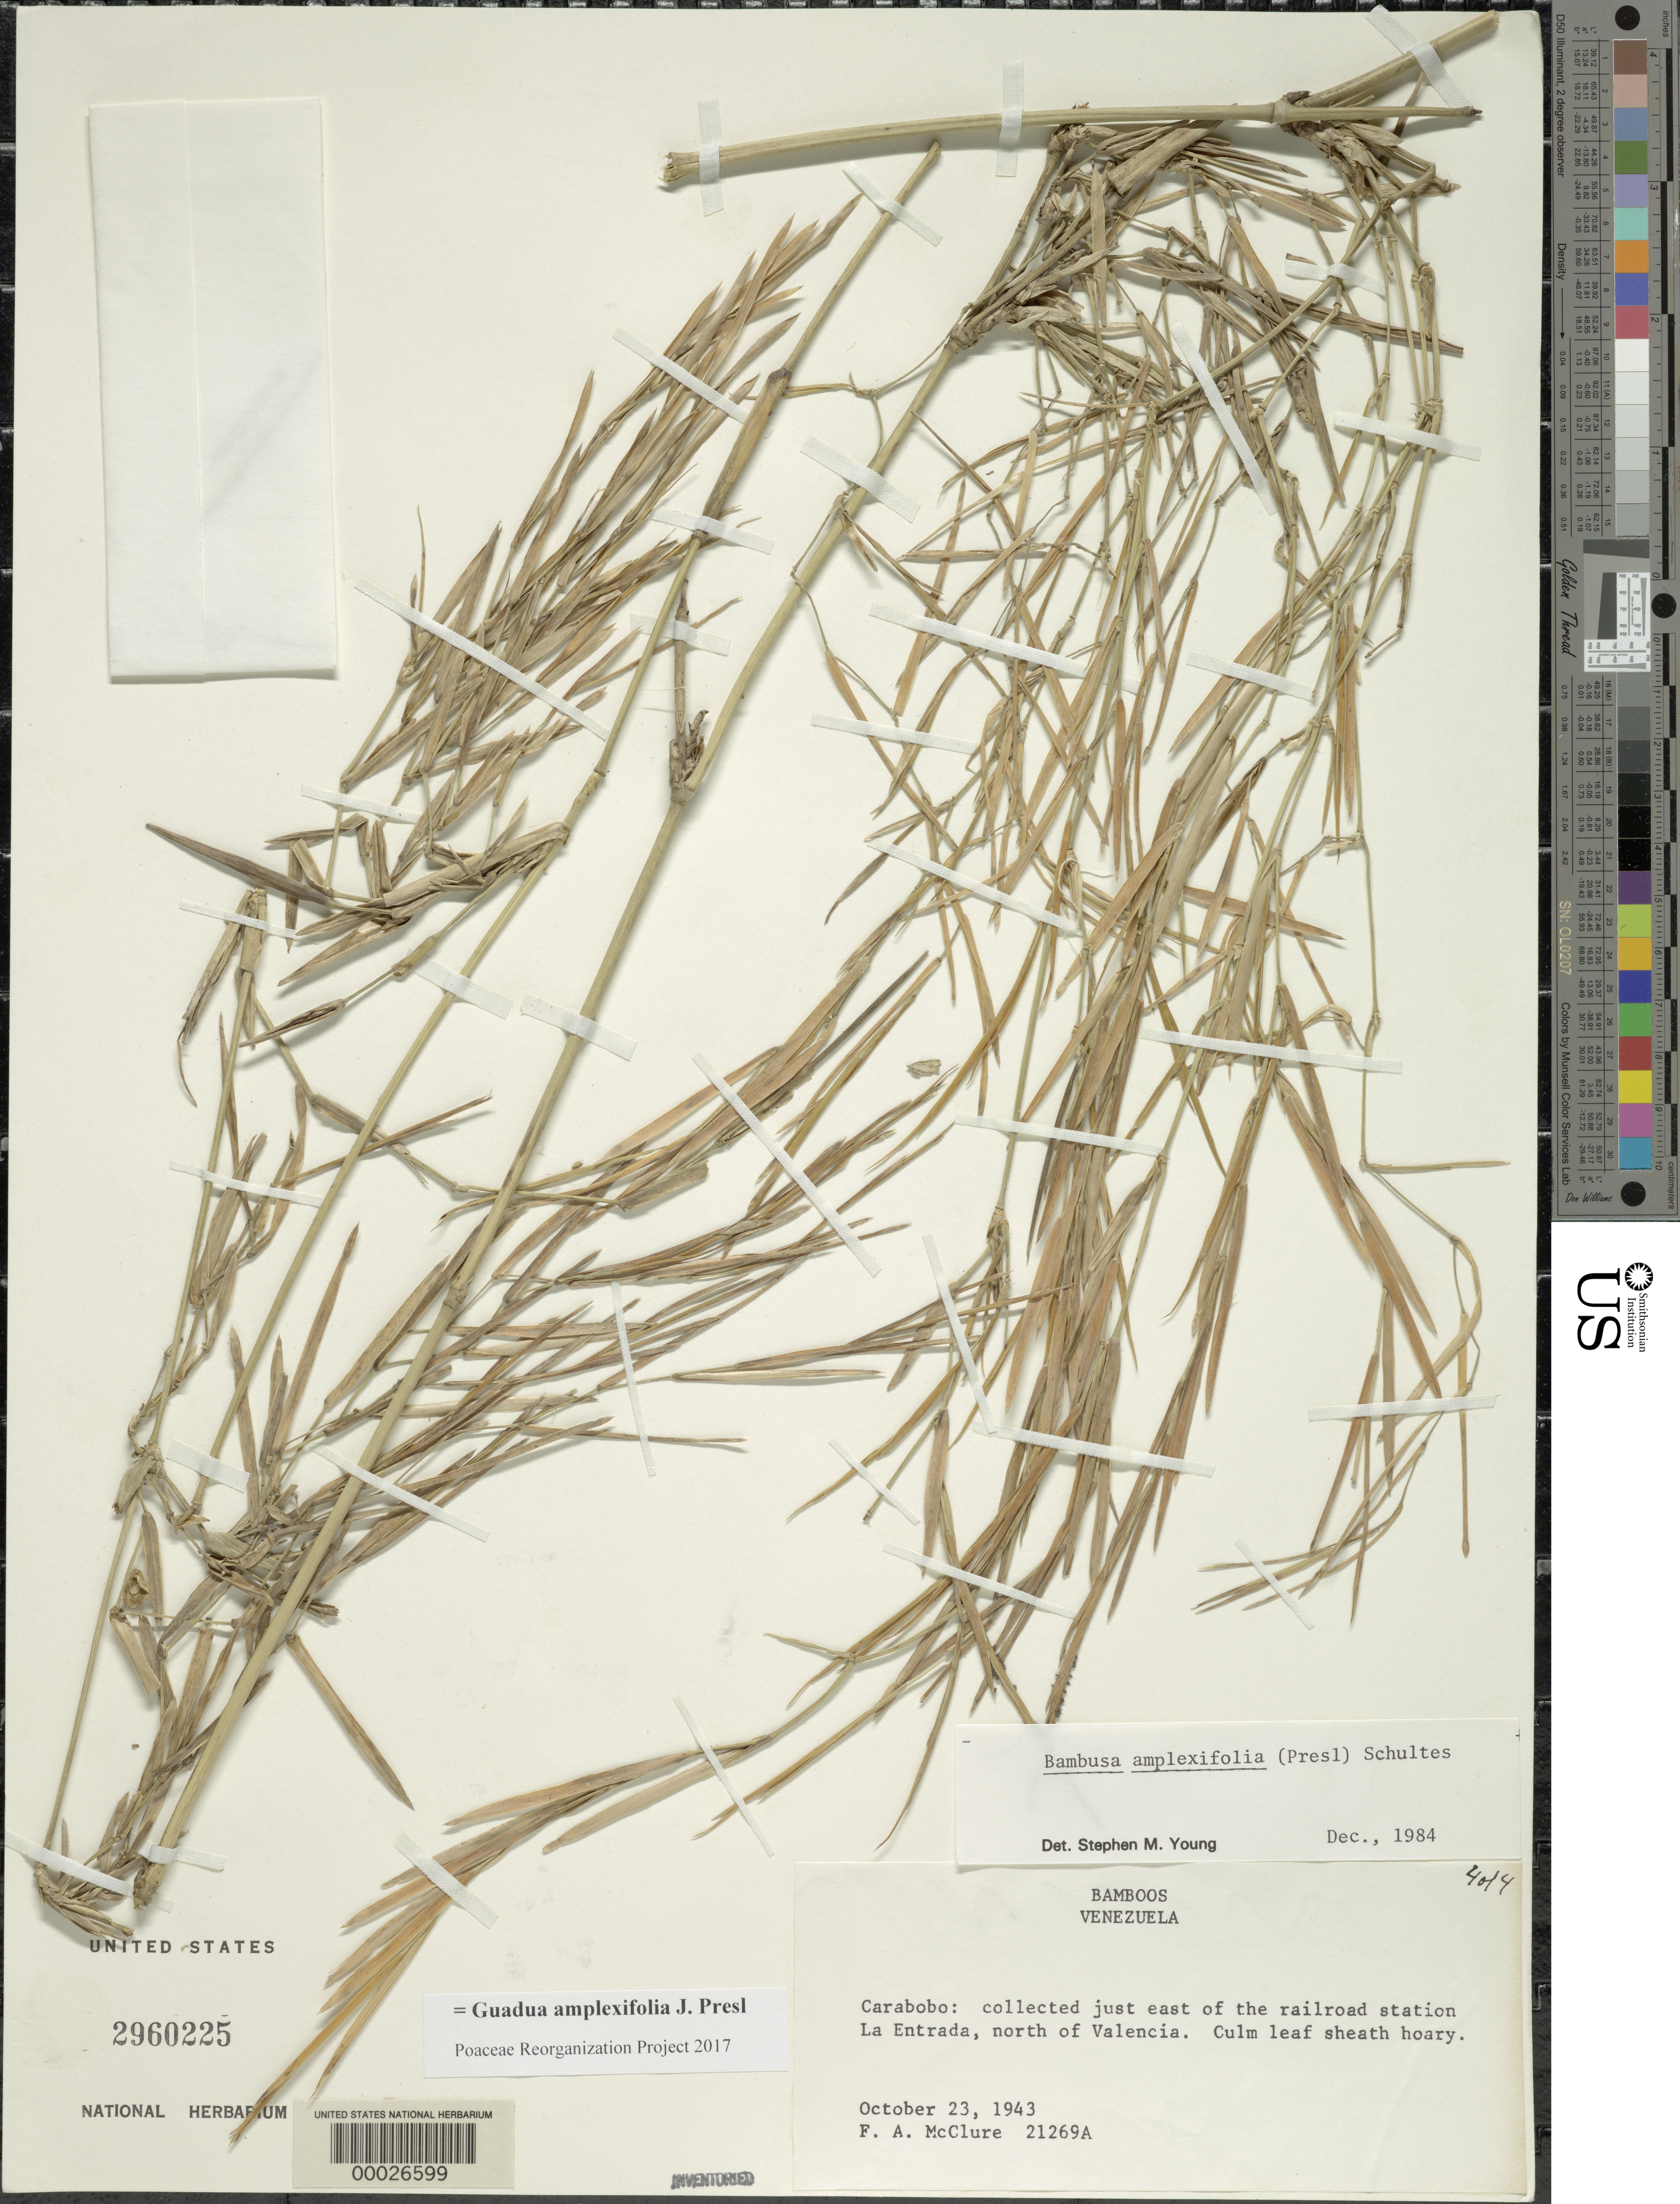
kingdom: Plantae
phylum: Tracheophyta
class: Liliopsida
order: Poales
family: Poaceae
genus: Guadua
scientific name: Guadua amplexifolia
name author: J. Presl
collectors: F. A. McClure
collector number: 21269 A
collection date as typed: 23 Oct 1943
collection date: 1943-10-23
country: Venezuela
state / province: Carabobo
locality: La entrada, valencia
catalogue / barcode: US 2960225